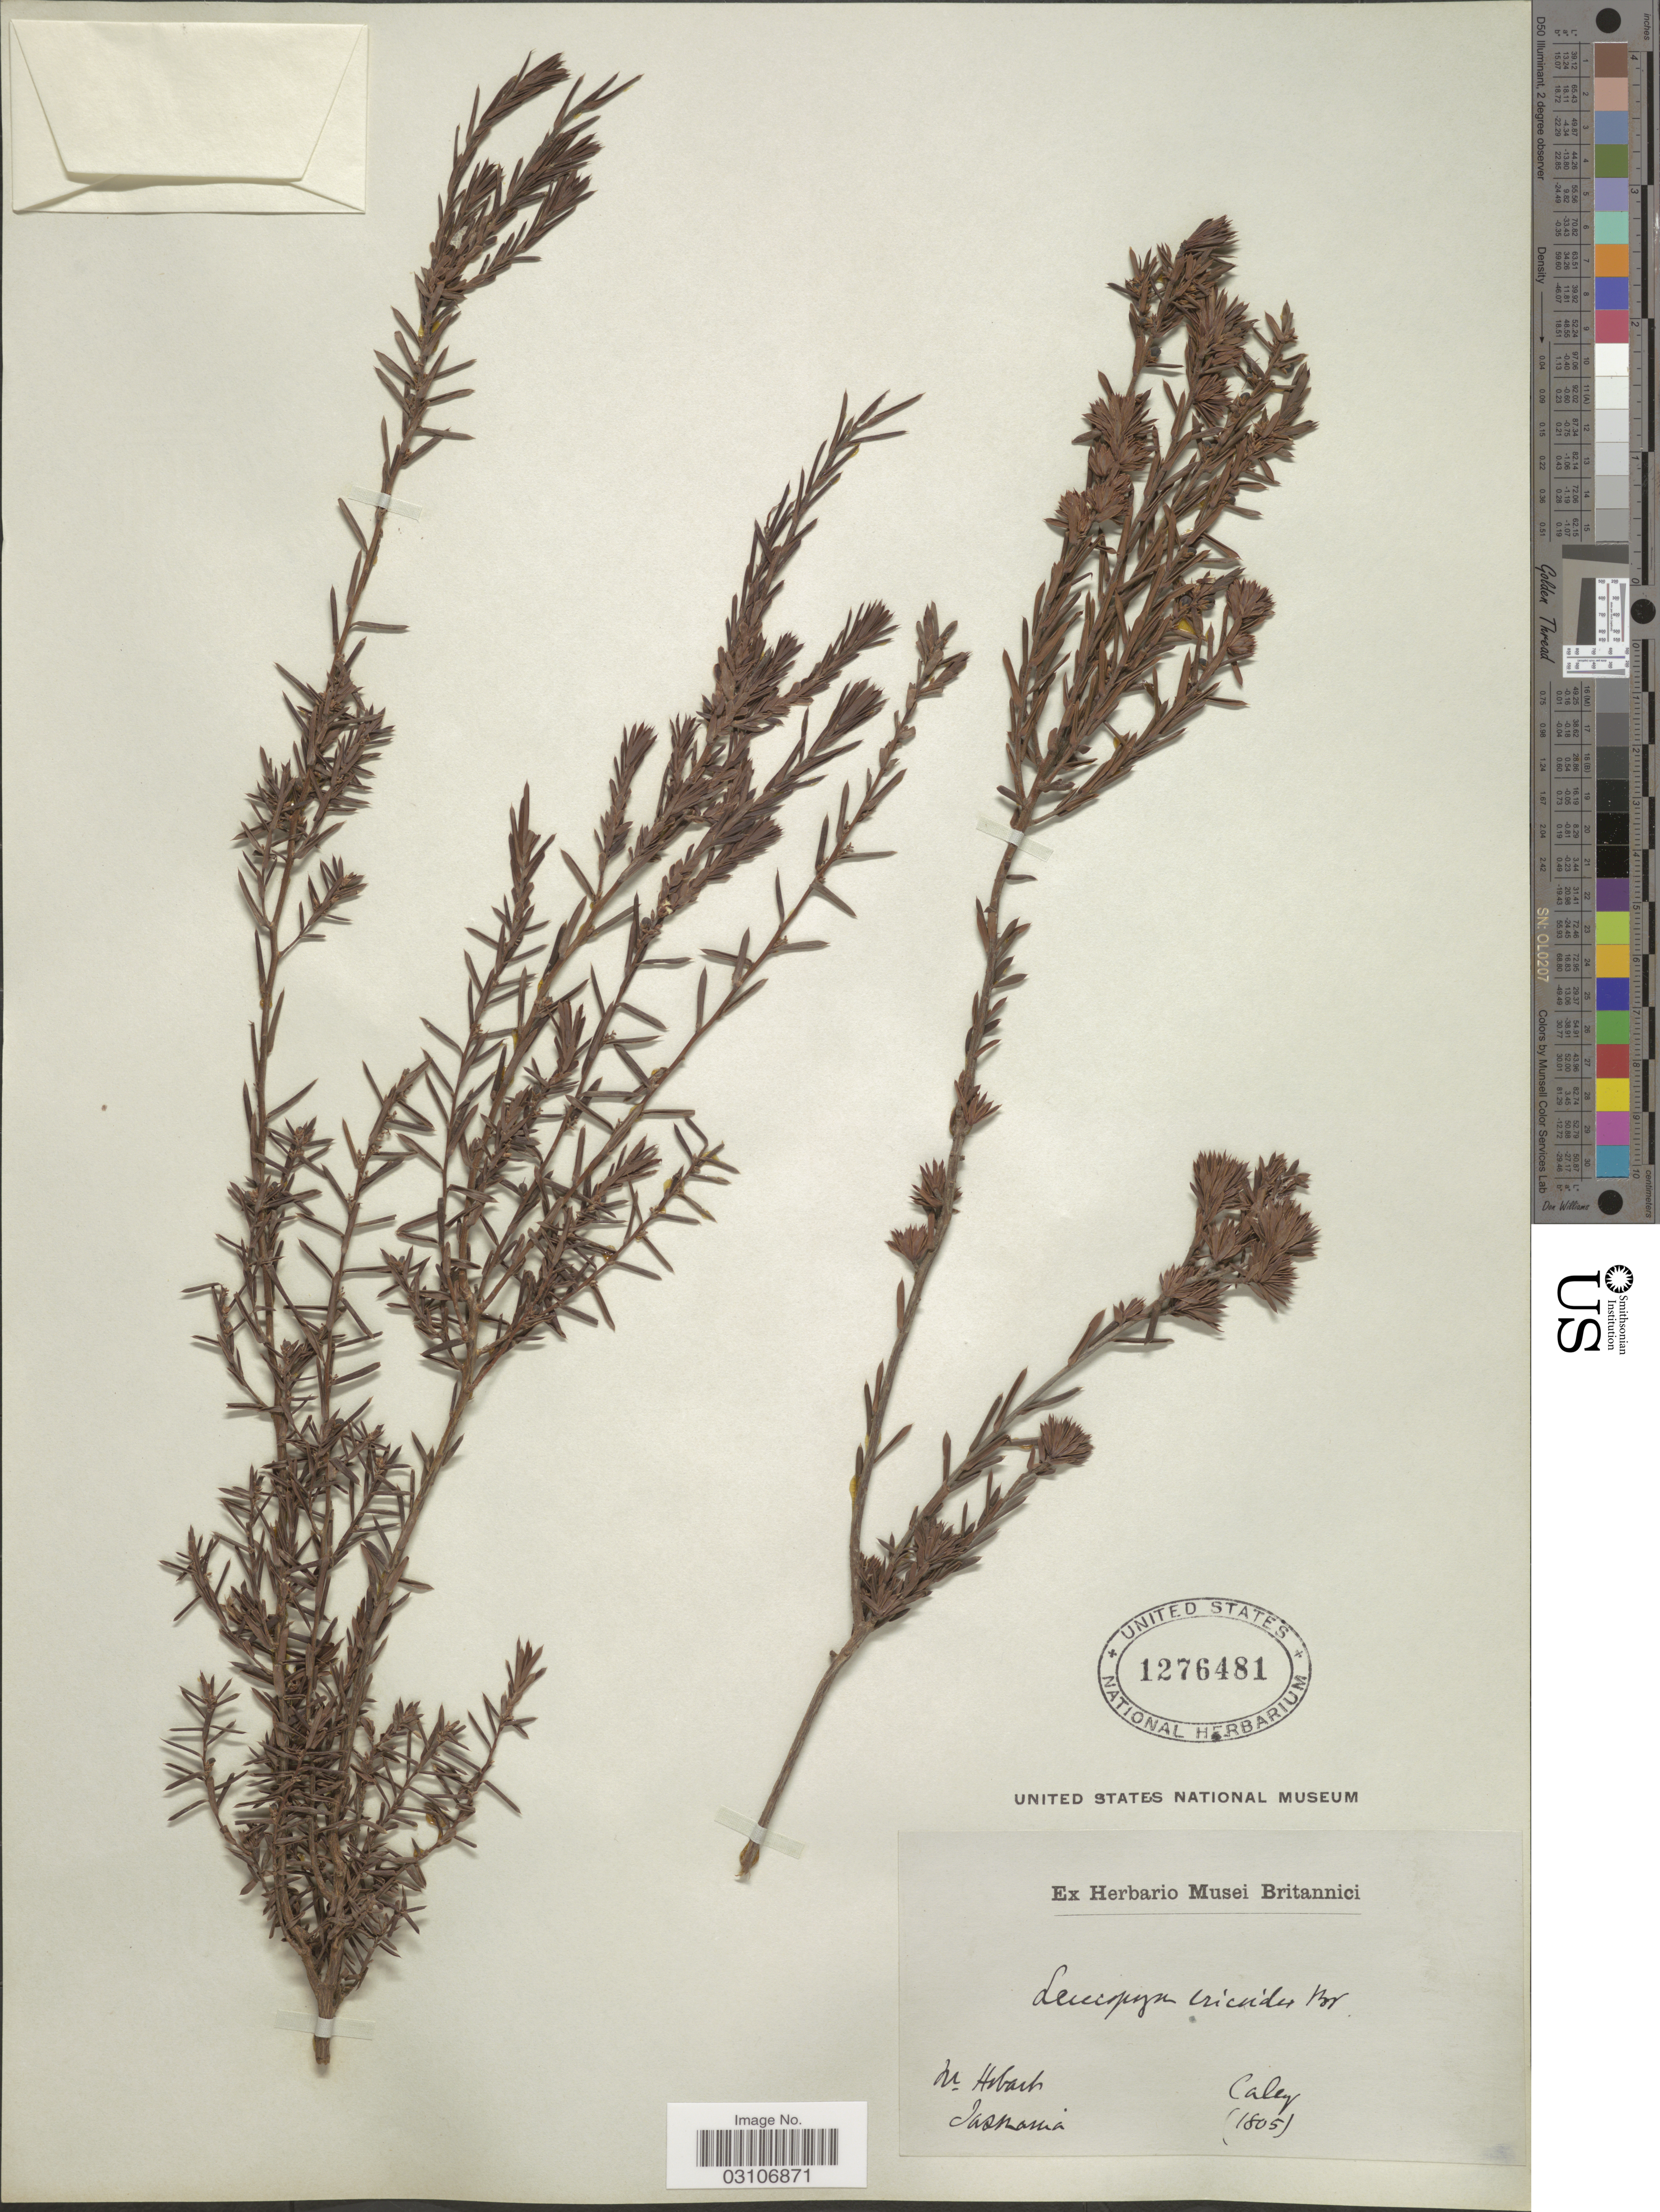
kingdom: Plantae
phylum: Tracheophyta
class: Magnoliopsida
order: Ericales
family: Ericaceae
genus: Leucopogon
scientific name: Leucopogon ericoides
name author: R. Br.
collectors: -. Caley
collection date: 1805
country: Australia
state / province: Tasmania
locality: Nr. Hobart.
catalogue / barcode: US 1276481